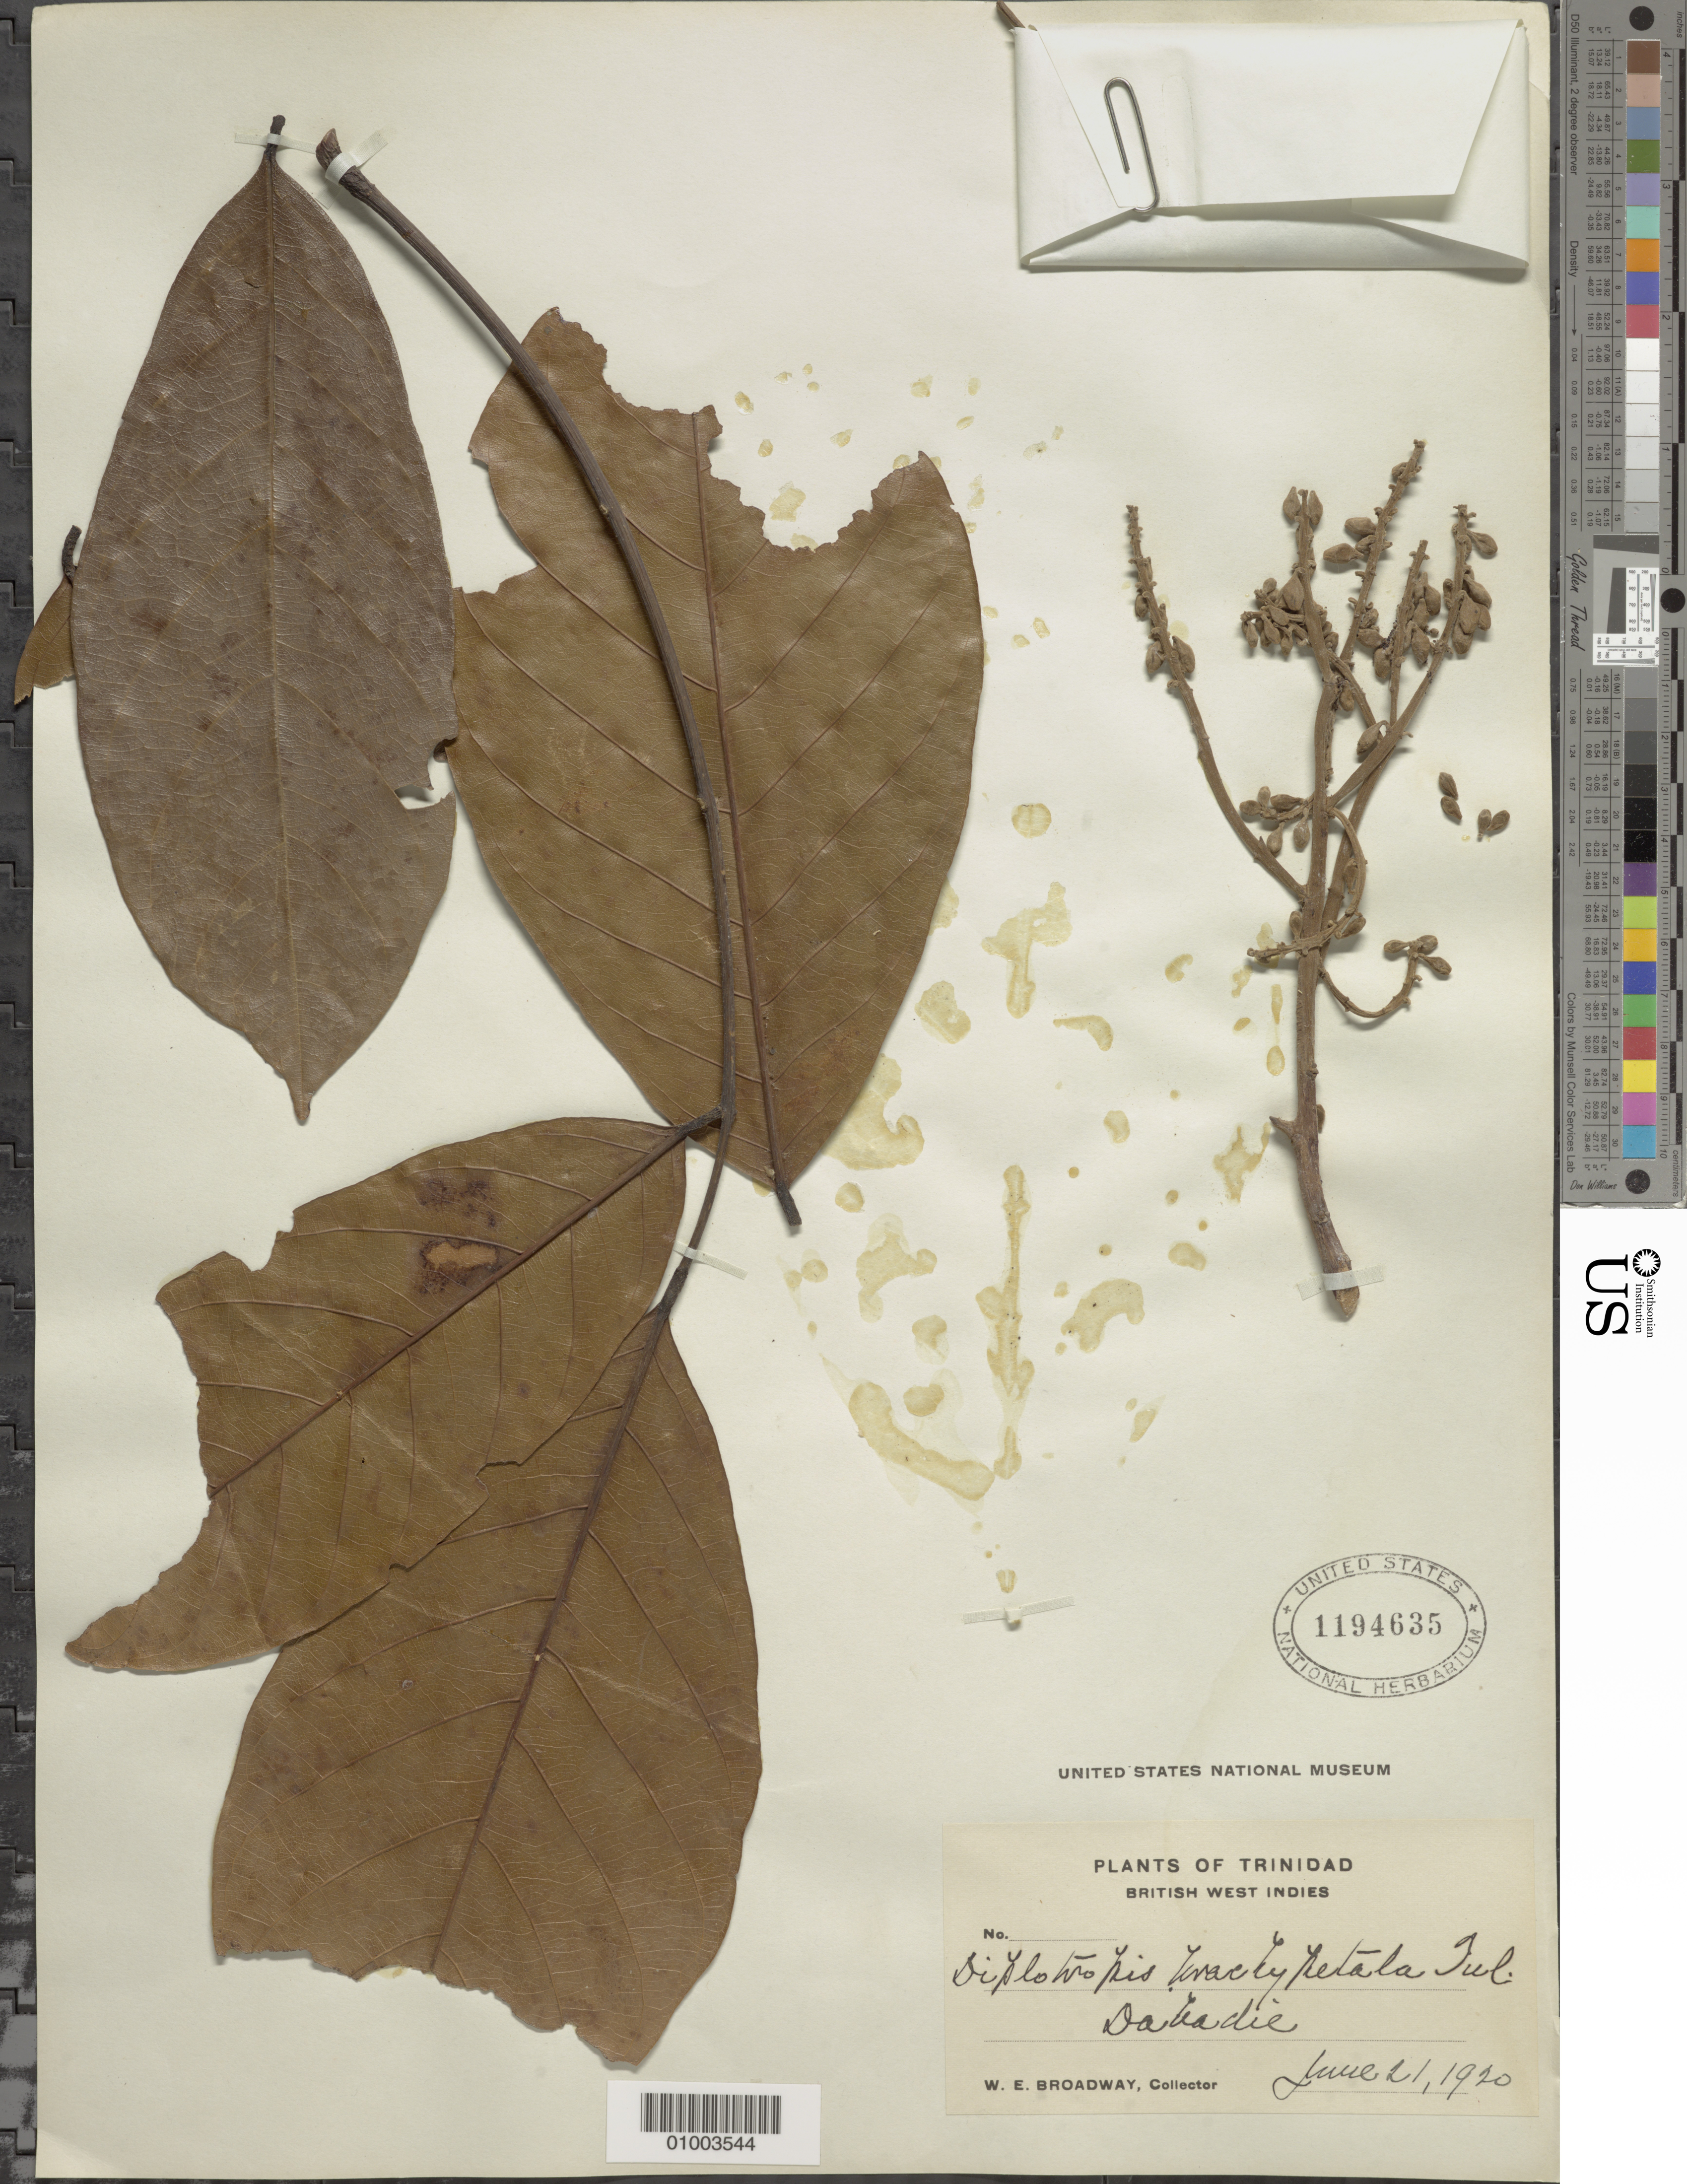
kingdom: Plantae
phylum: Tracheophyta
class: Magnoliopsida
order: Fabales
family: Fabaceae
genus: Clathrotropis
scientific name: Clathrotropis brachypetala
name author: (Tul.) Kleinh.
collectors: W. E. Broadway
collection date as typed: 21 Jun 1920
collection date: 1920-06-21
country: Trinidad and Tobago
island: Trinidad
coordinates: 0 N, 0 E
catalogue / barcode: US 1194635